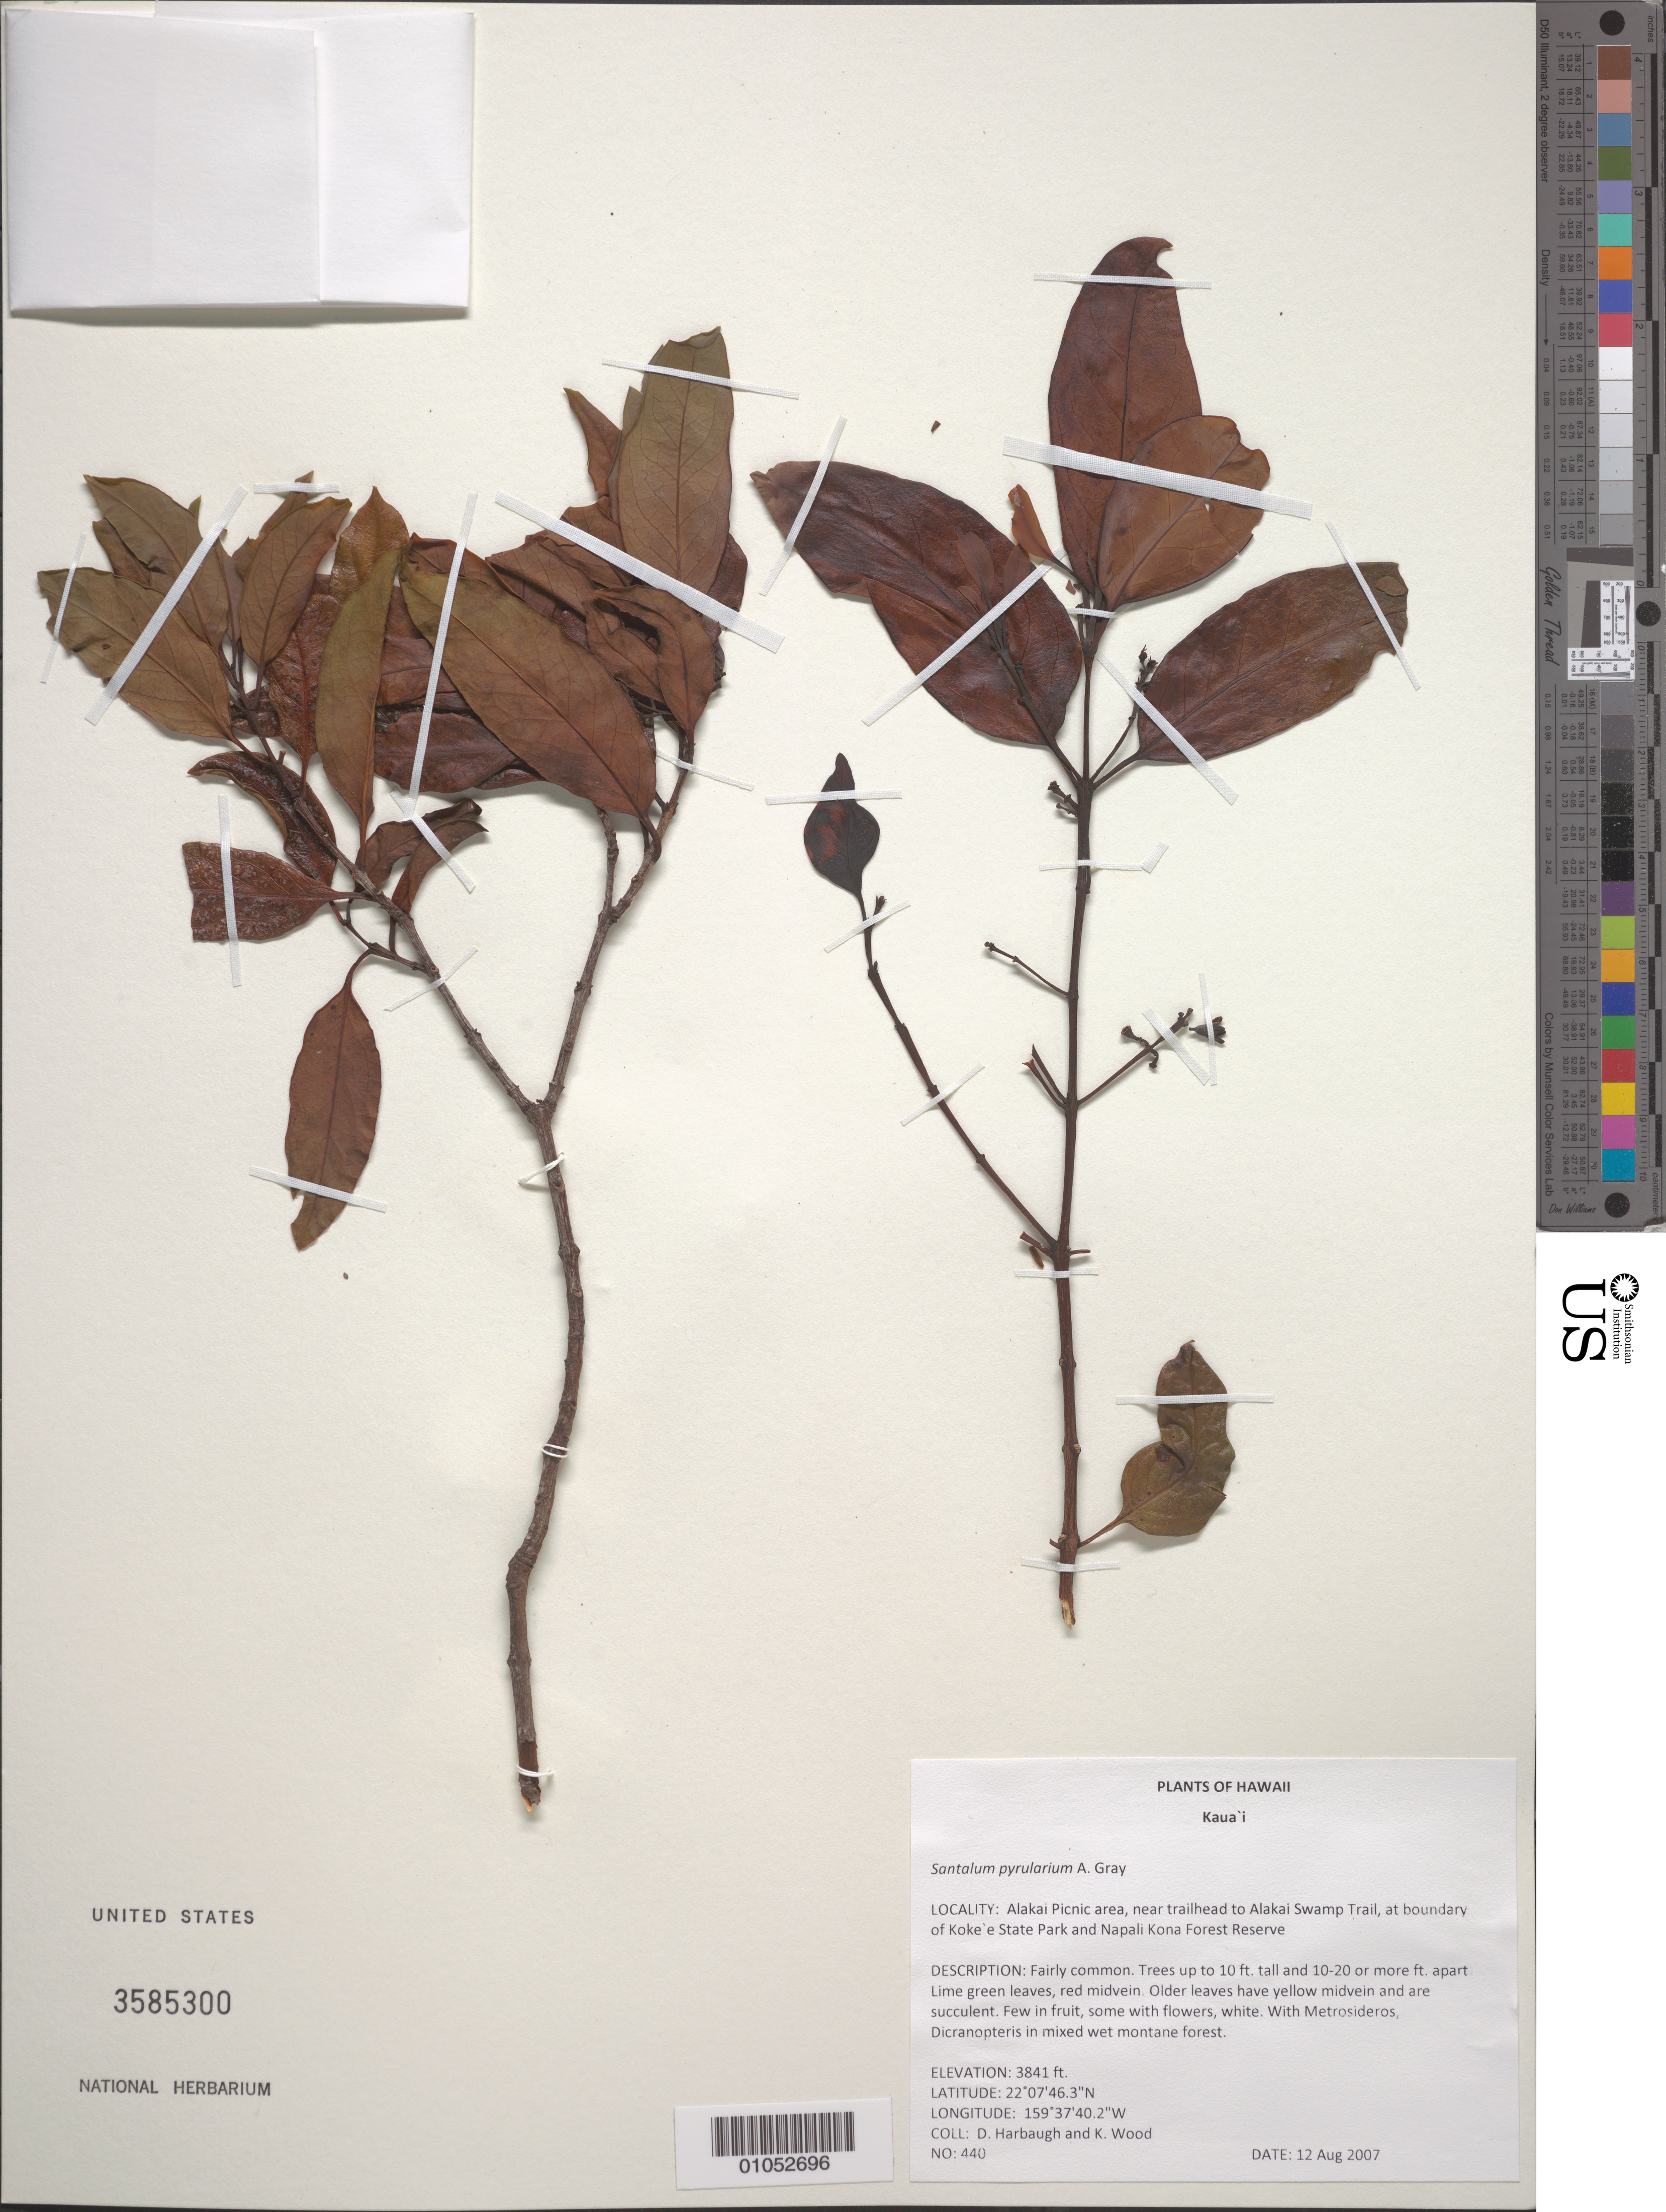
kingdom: Plantae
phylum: Tracheophyta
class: Magnoliopsida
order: Santalales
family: Santalaceae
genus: Santalum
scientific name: Santalum pyrularium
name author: A. Gray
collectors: D. Harbaugh & K. Wood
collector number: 440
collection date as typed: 12 Aug 2007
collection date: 2007-08-12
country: United States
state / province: Hawaii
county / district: Kauai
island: Kaua'i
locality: Alakai Picnic area, near trailhead to Alakai Swamp Trail, at boundary of Kokee State Park and Napali Kona Forest Reserve.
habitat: Mixed wet montane forest.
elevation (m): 1171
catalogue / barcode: US 3585300